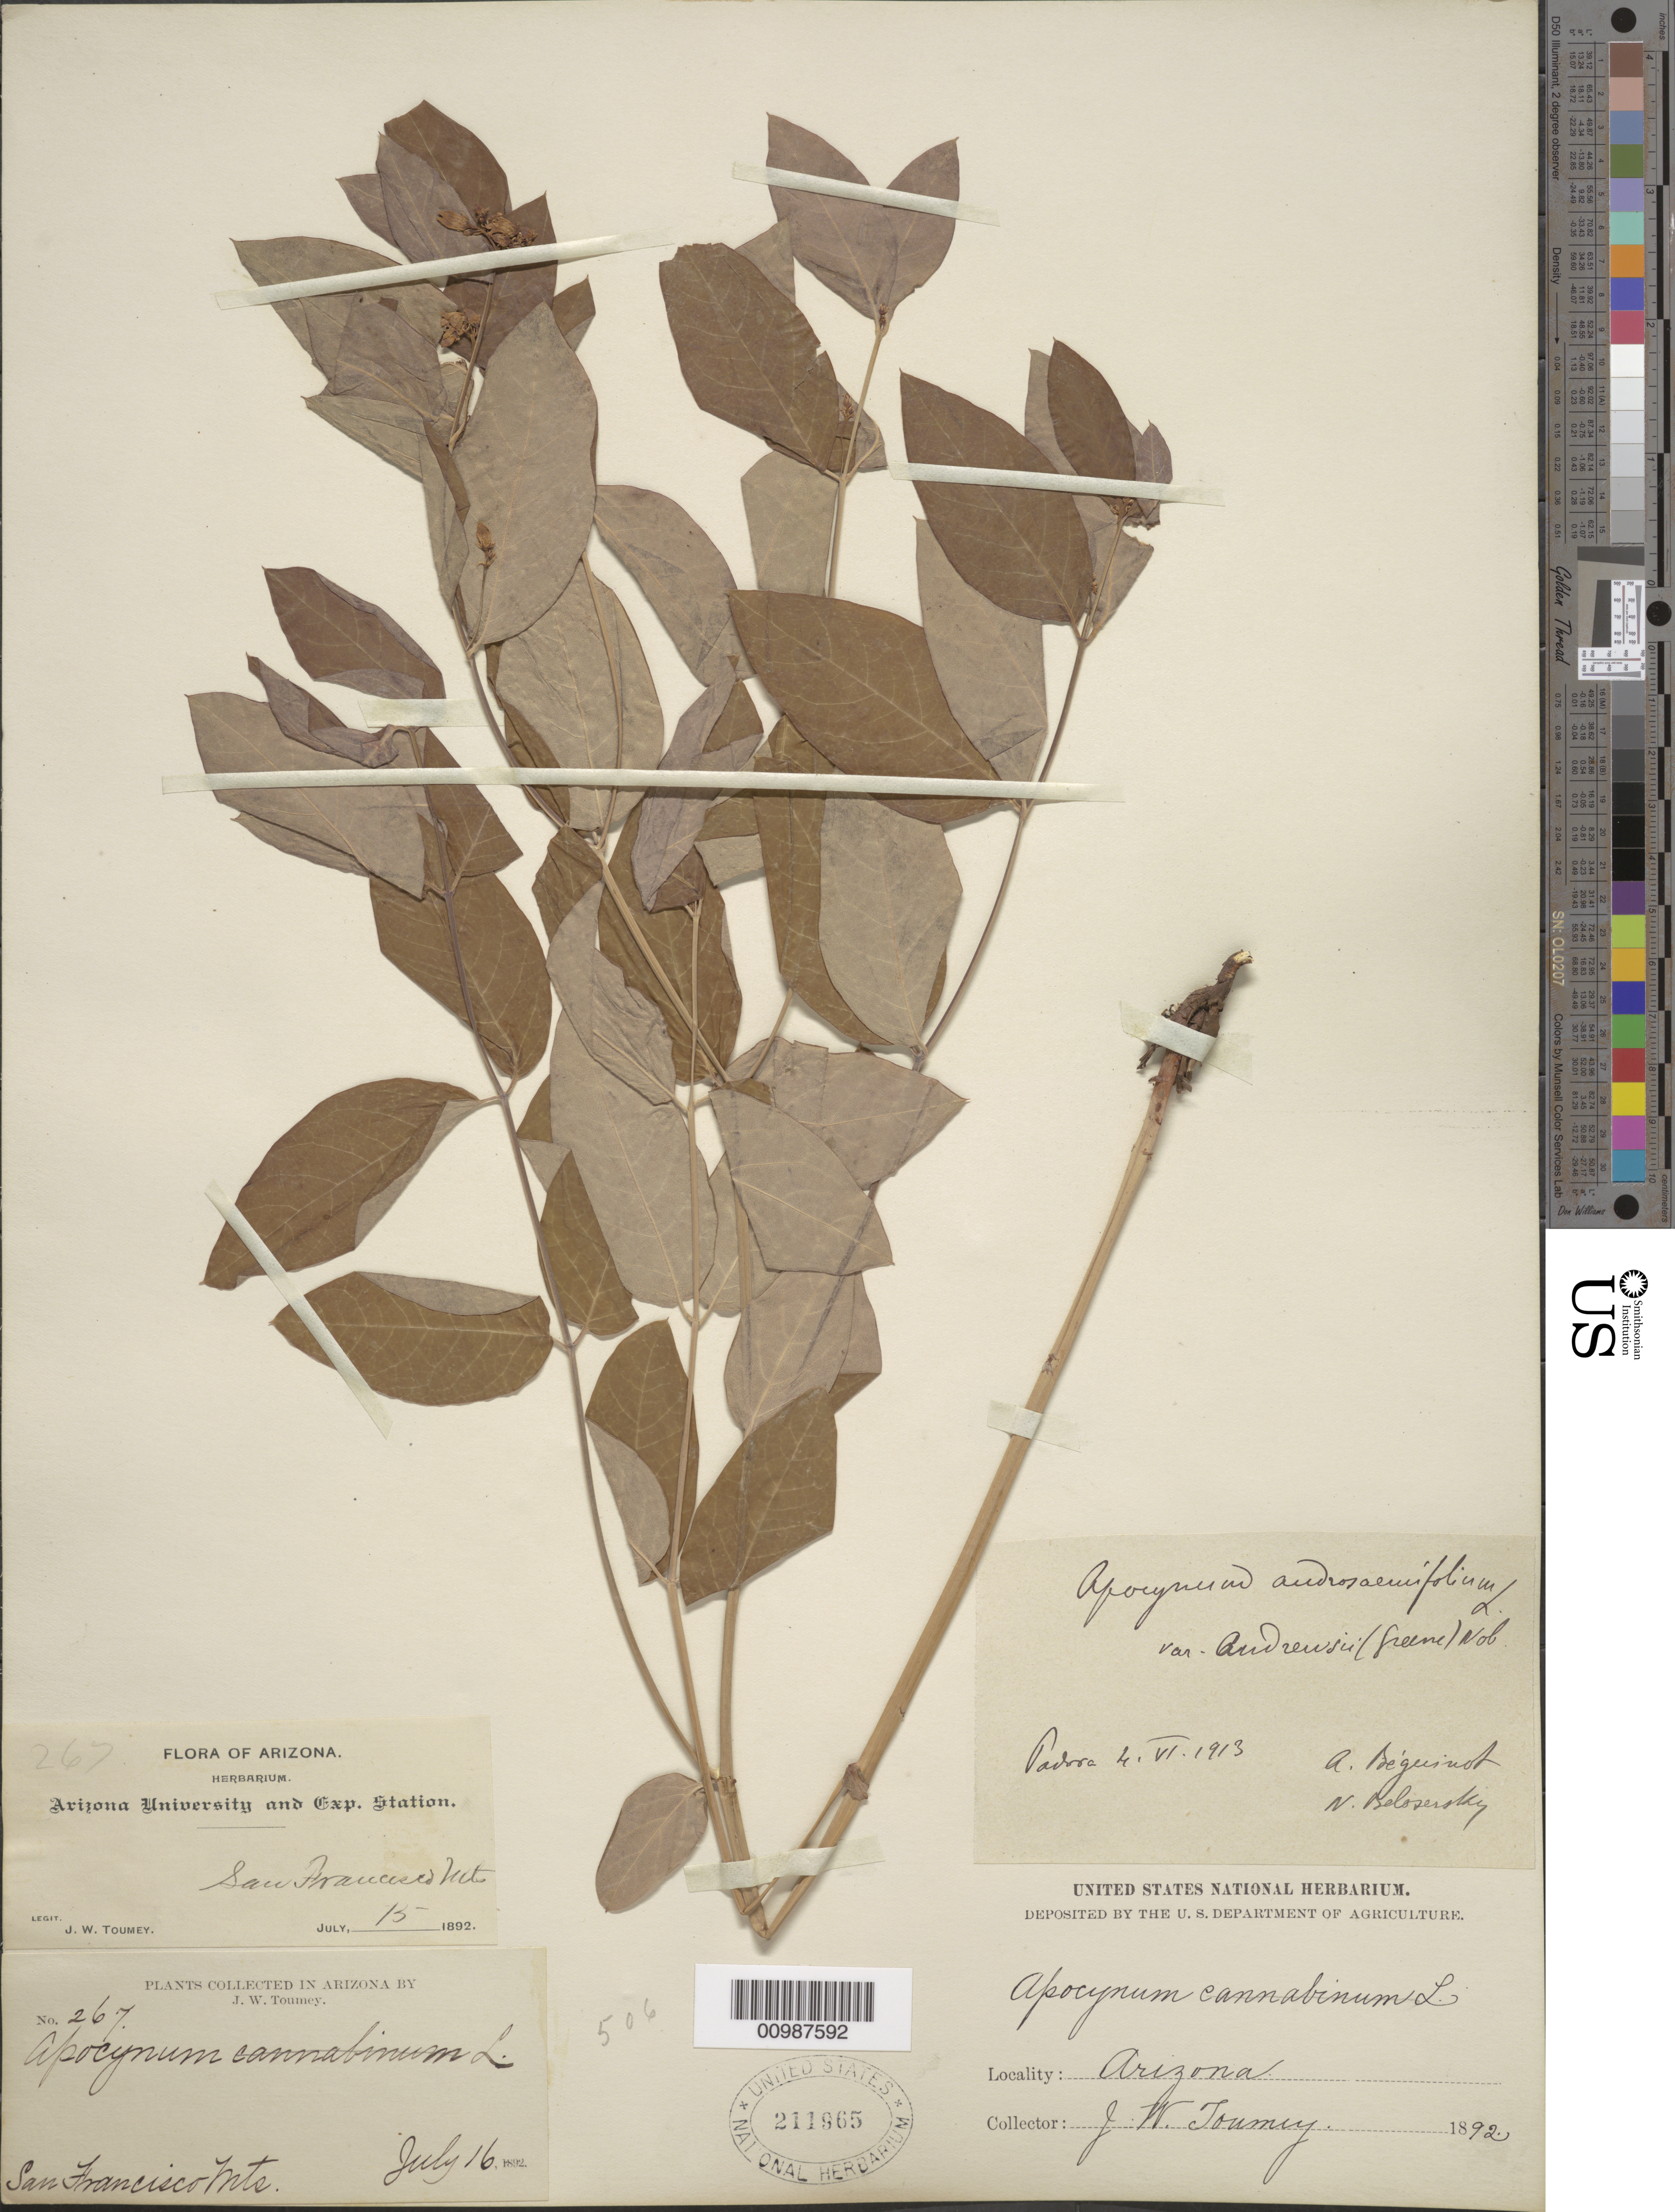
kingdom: Plantae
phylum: Tracheophyta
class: Magnoliopsida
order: Gentianales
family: Apocynaceae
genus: Apocynum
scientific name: Apocynum cannabinum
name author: L.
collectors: J. W. Toumey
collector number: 267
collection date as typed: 16 Jul 1892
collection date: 1892-07-16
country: United States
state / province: Arizona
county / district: Greenlee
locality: San Francisco Mountains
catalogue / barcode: US 211965